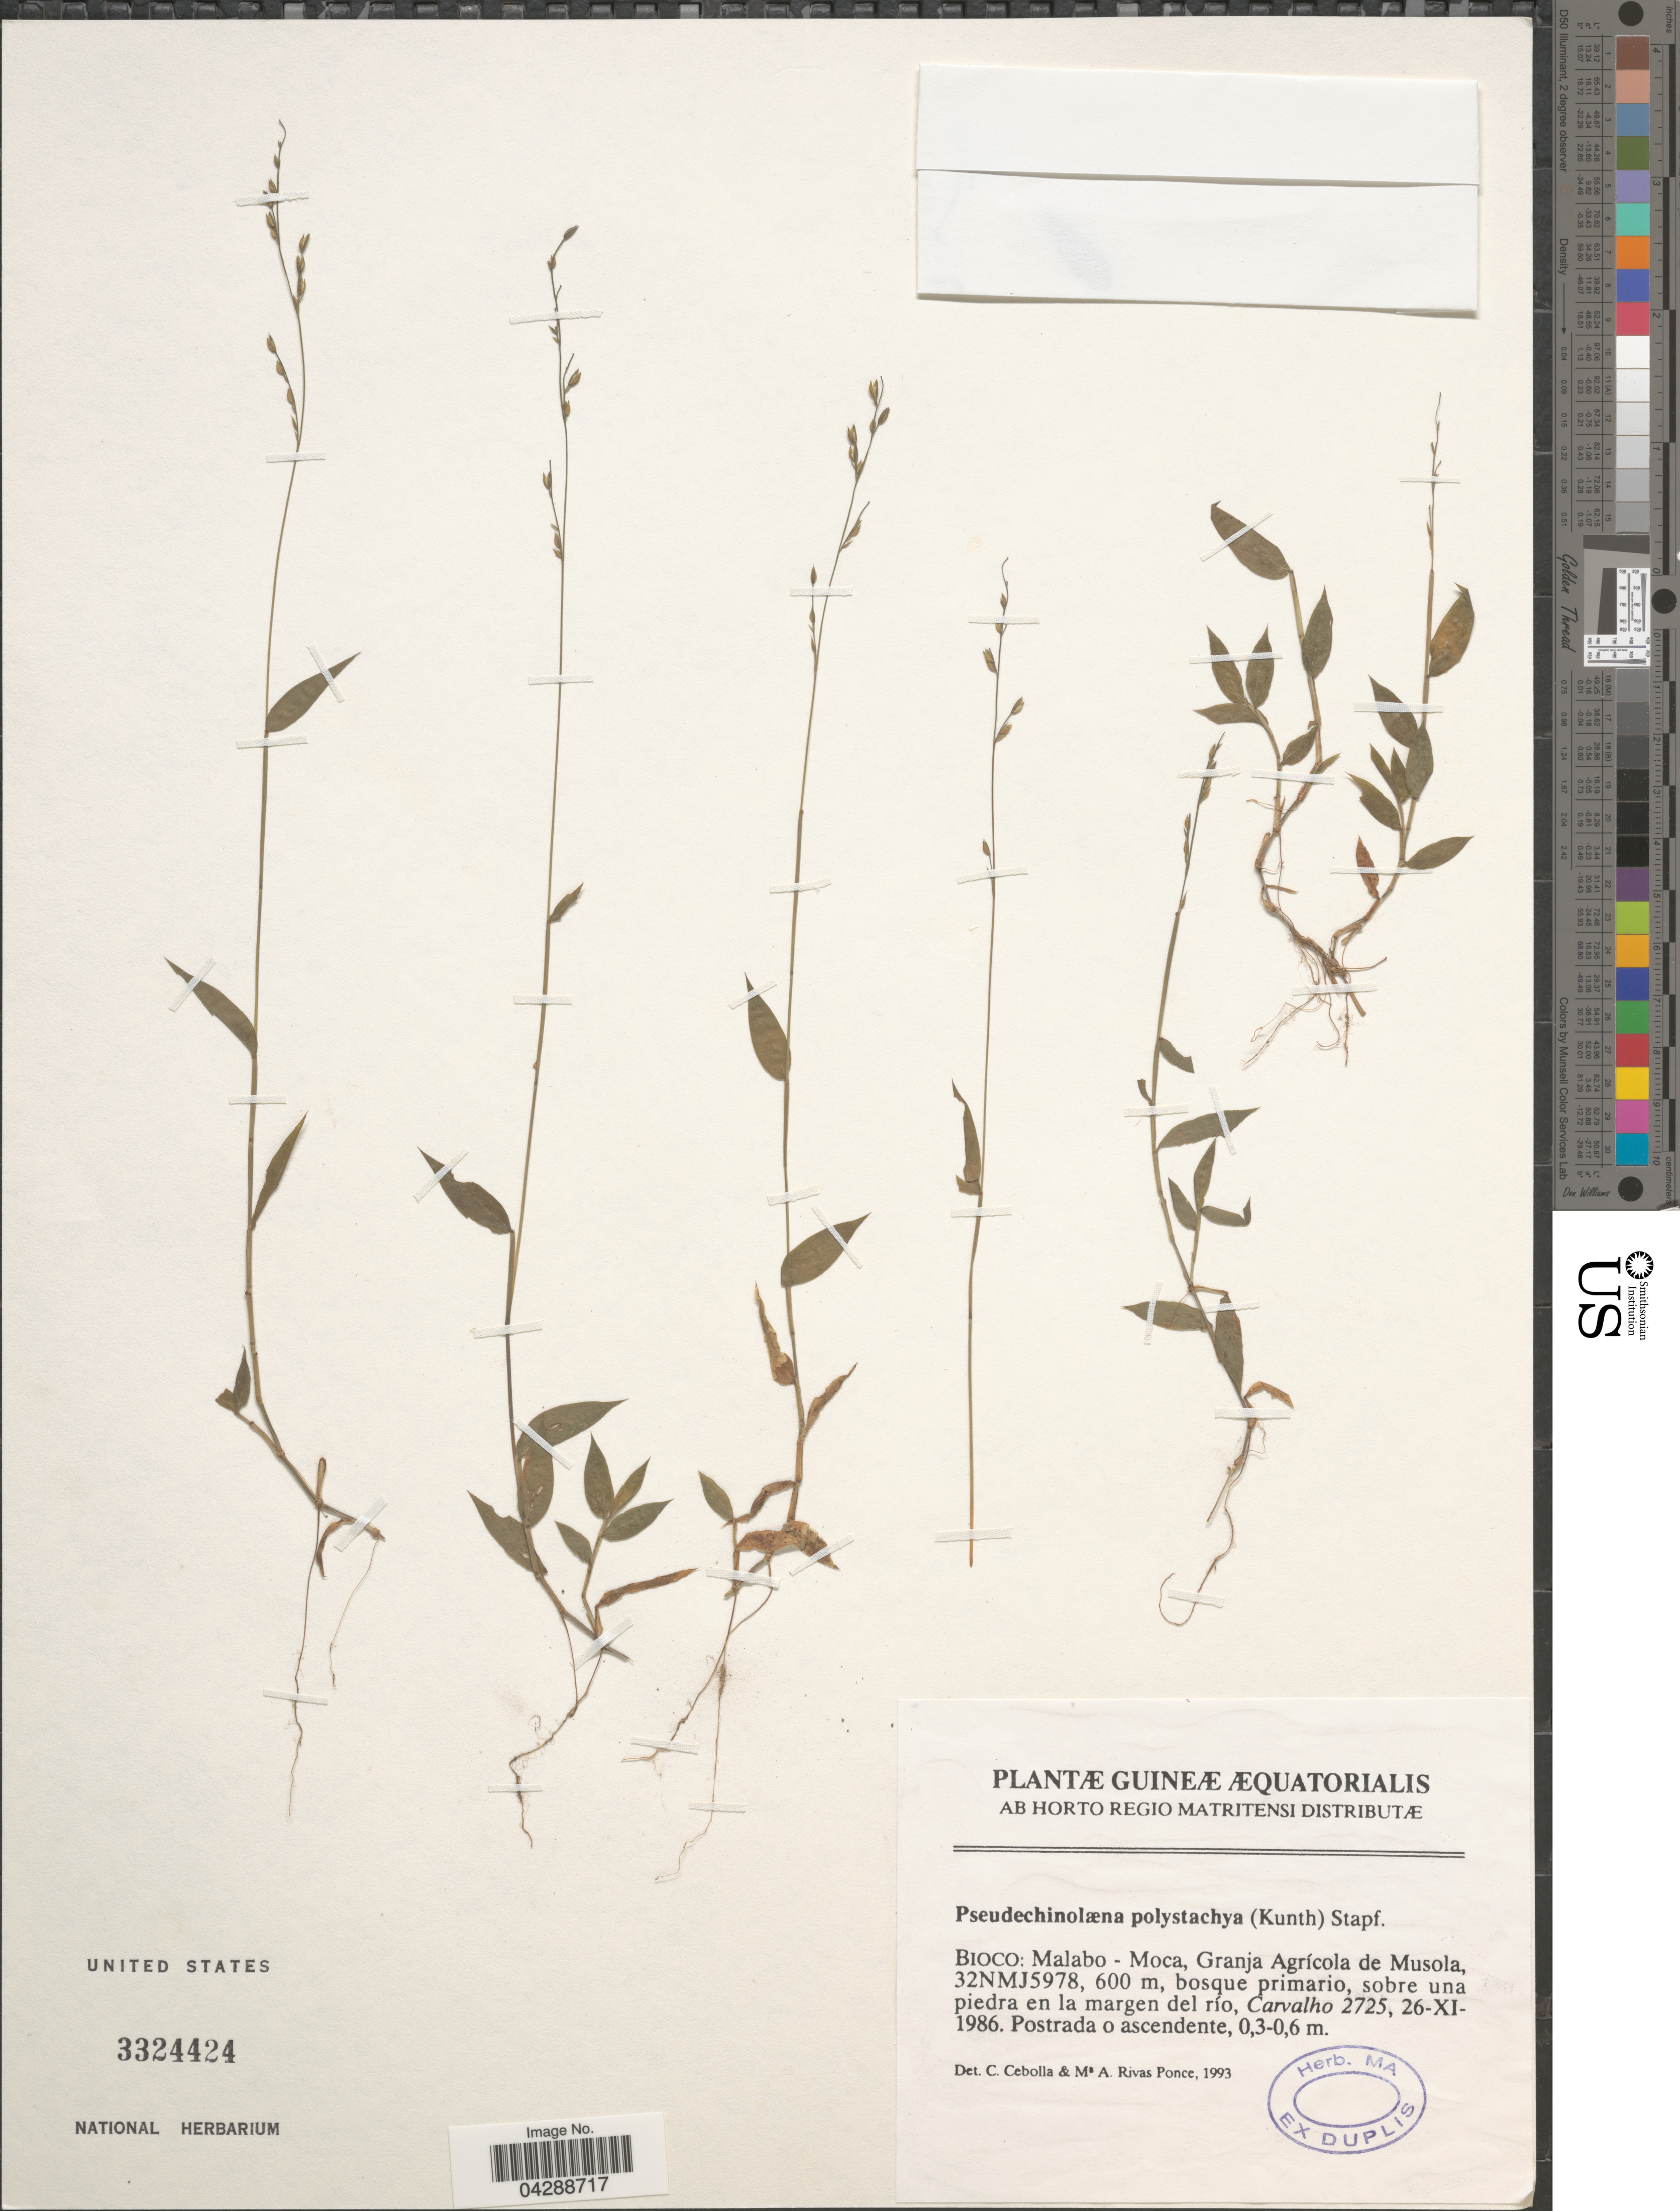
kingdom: Plantae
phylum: Tracheophyta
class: Liliopsida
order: Poales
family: Poaceae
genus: Pseudechinolaena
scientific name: Pseudechinolaena polystachya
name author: (Kunth) Stapf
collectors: Carvalho, --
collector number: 2725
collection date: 1986-11-26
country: Equatorial Guinea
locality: Guineæ Æquatorialis. Bioco: Malabo - Moca, Granja Agrícola de Musola, 32NMJ5978, bosque primario, sobre una piedra en la margen del río.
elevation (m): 600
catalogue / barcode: US 3324424